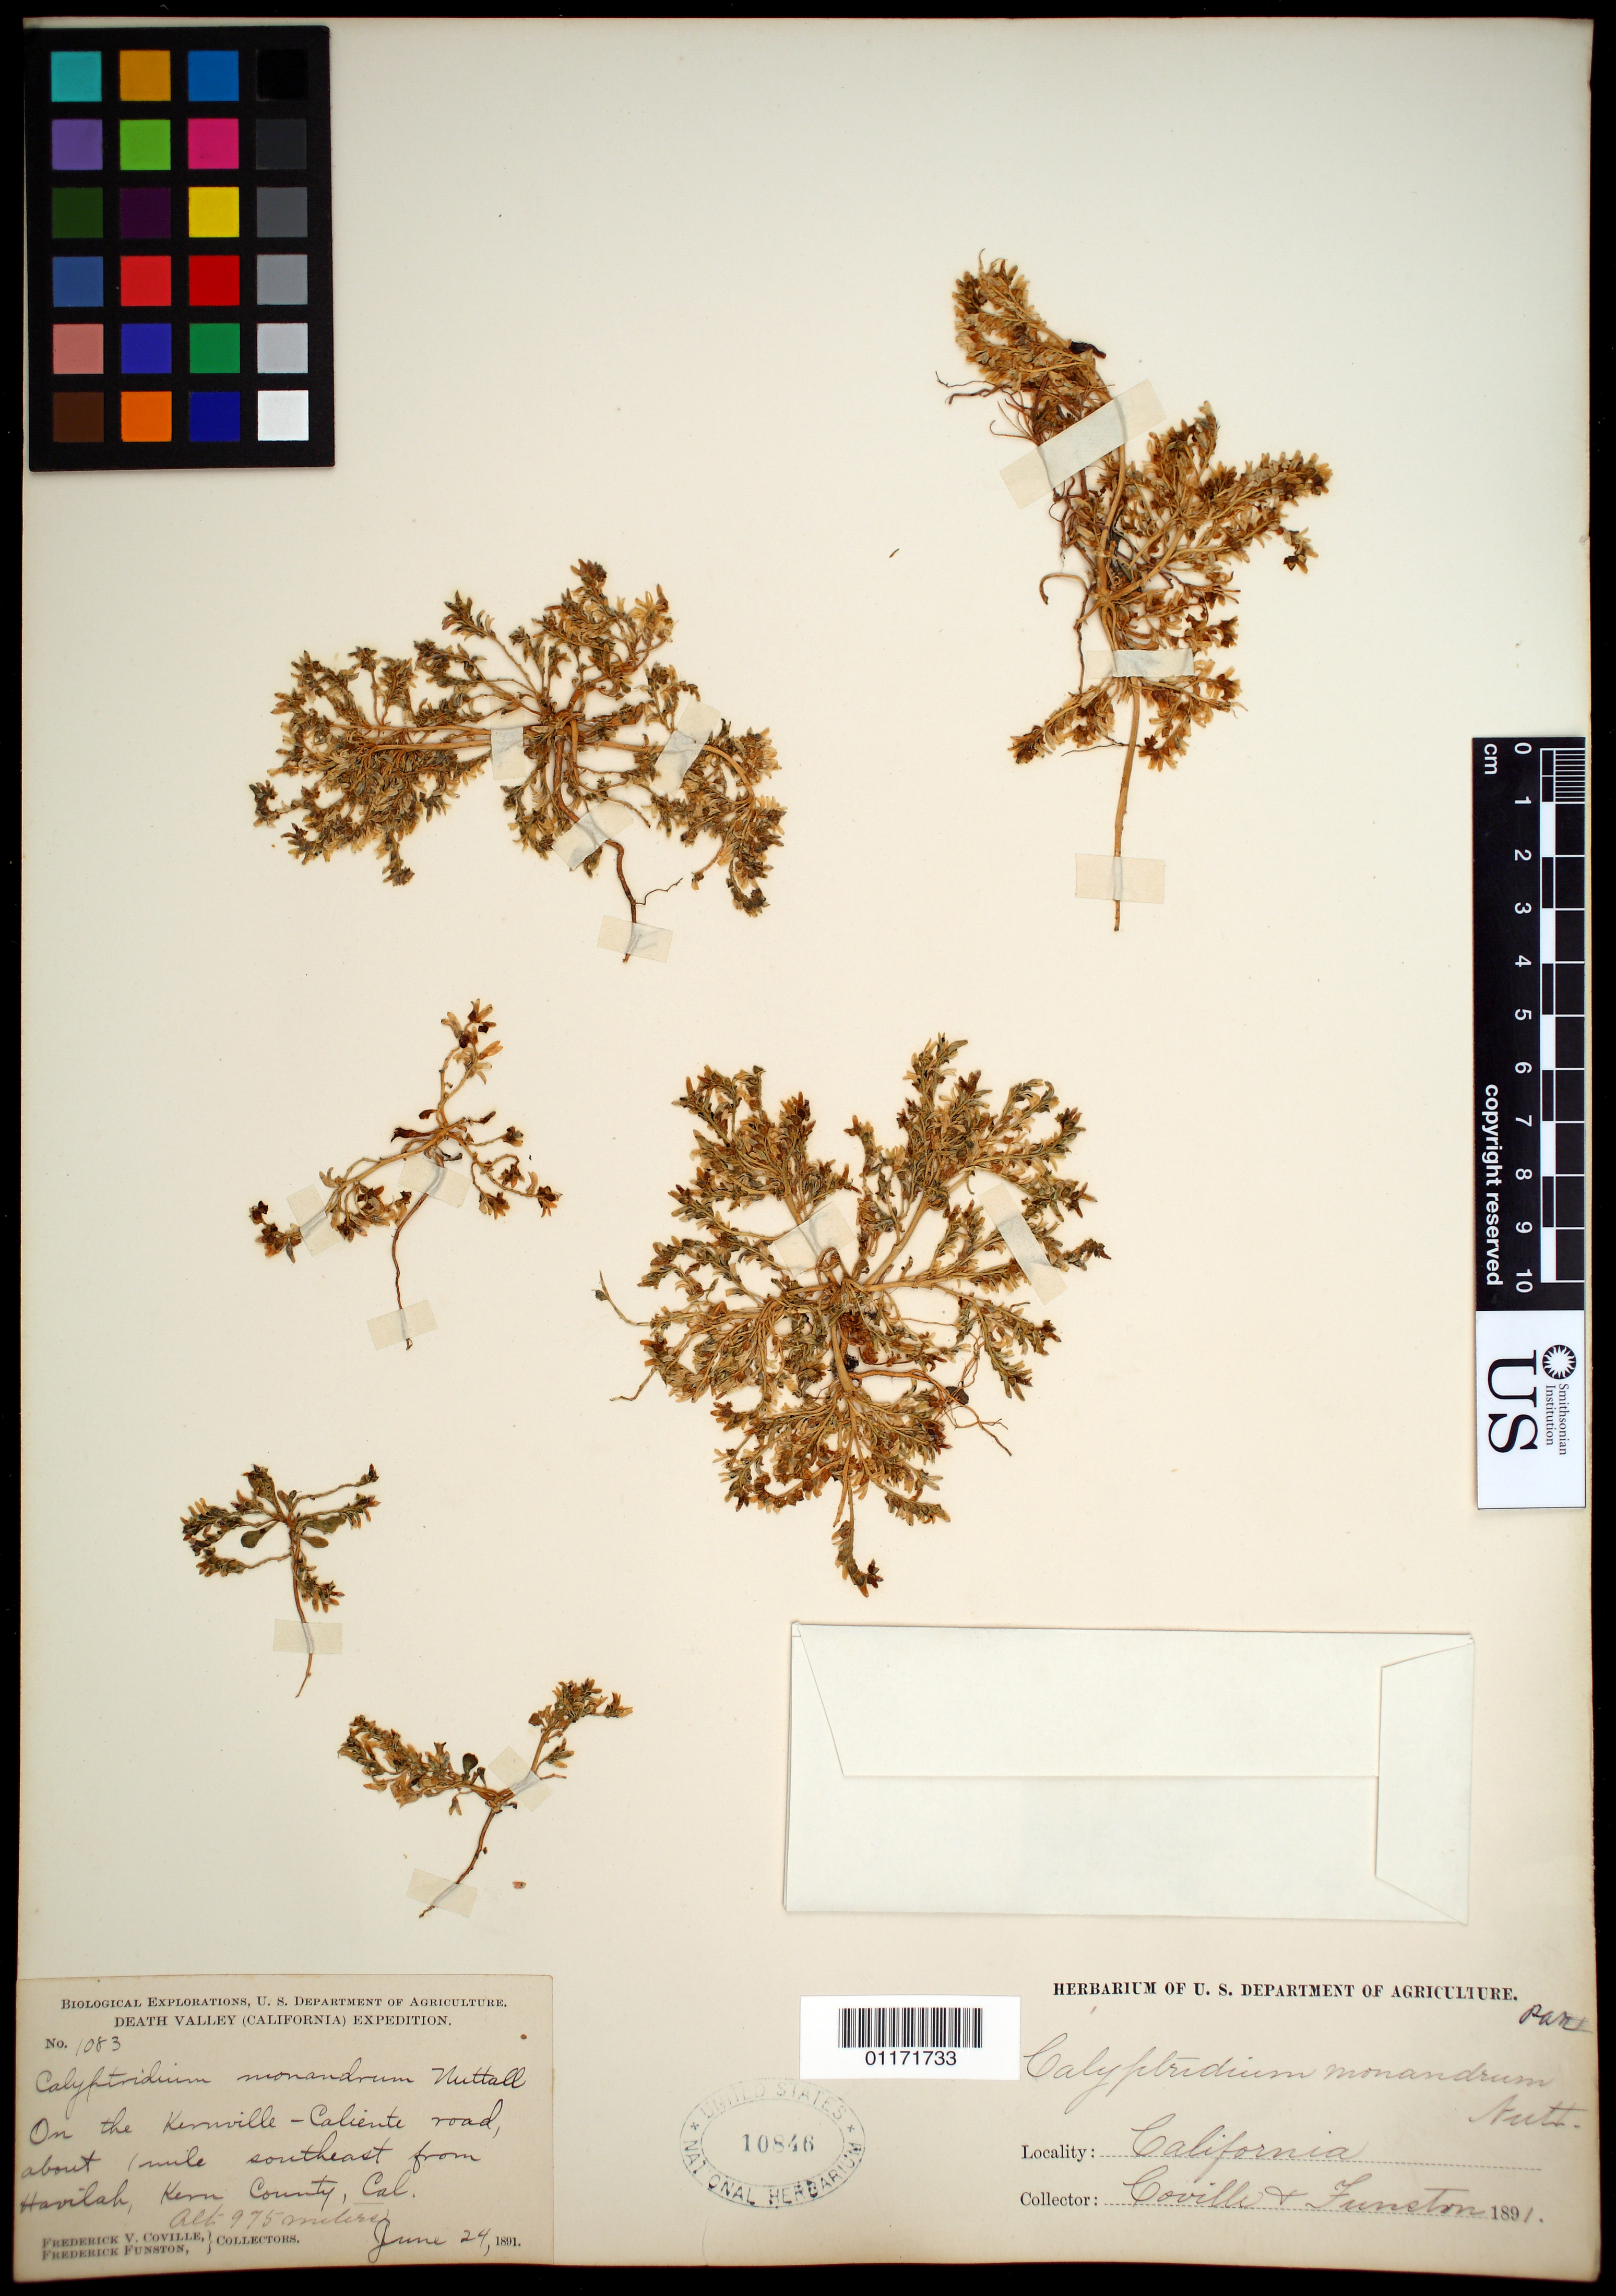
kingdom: Plantae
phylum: Tracheophyta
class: Magnoliopsida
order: Caryophyllales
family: Montiaceae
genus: Calyptridium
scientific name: Calyptridium monandrum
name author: (Nutt.) Nutt.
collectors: G. Horn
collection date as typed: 1862 to -- --- 1864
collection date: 1862/1864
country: United States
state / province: California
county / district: Kern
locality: In Owens Valley and at Fort Tejon.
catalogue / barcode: US 320202